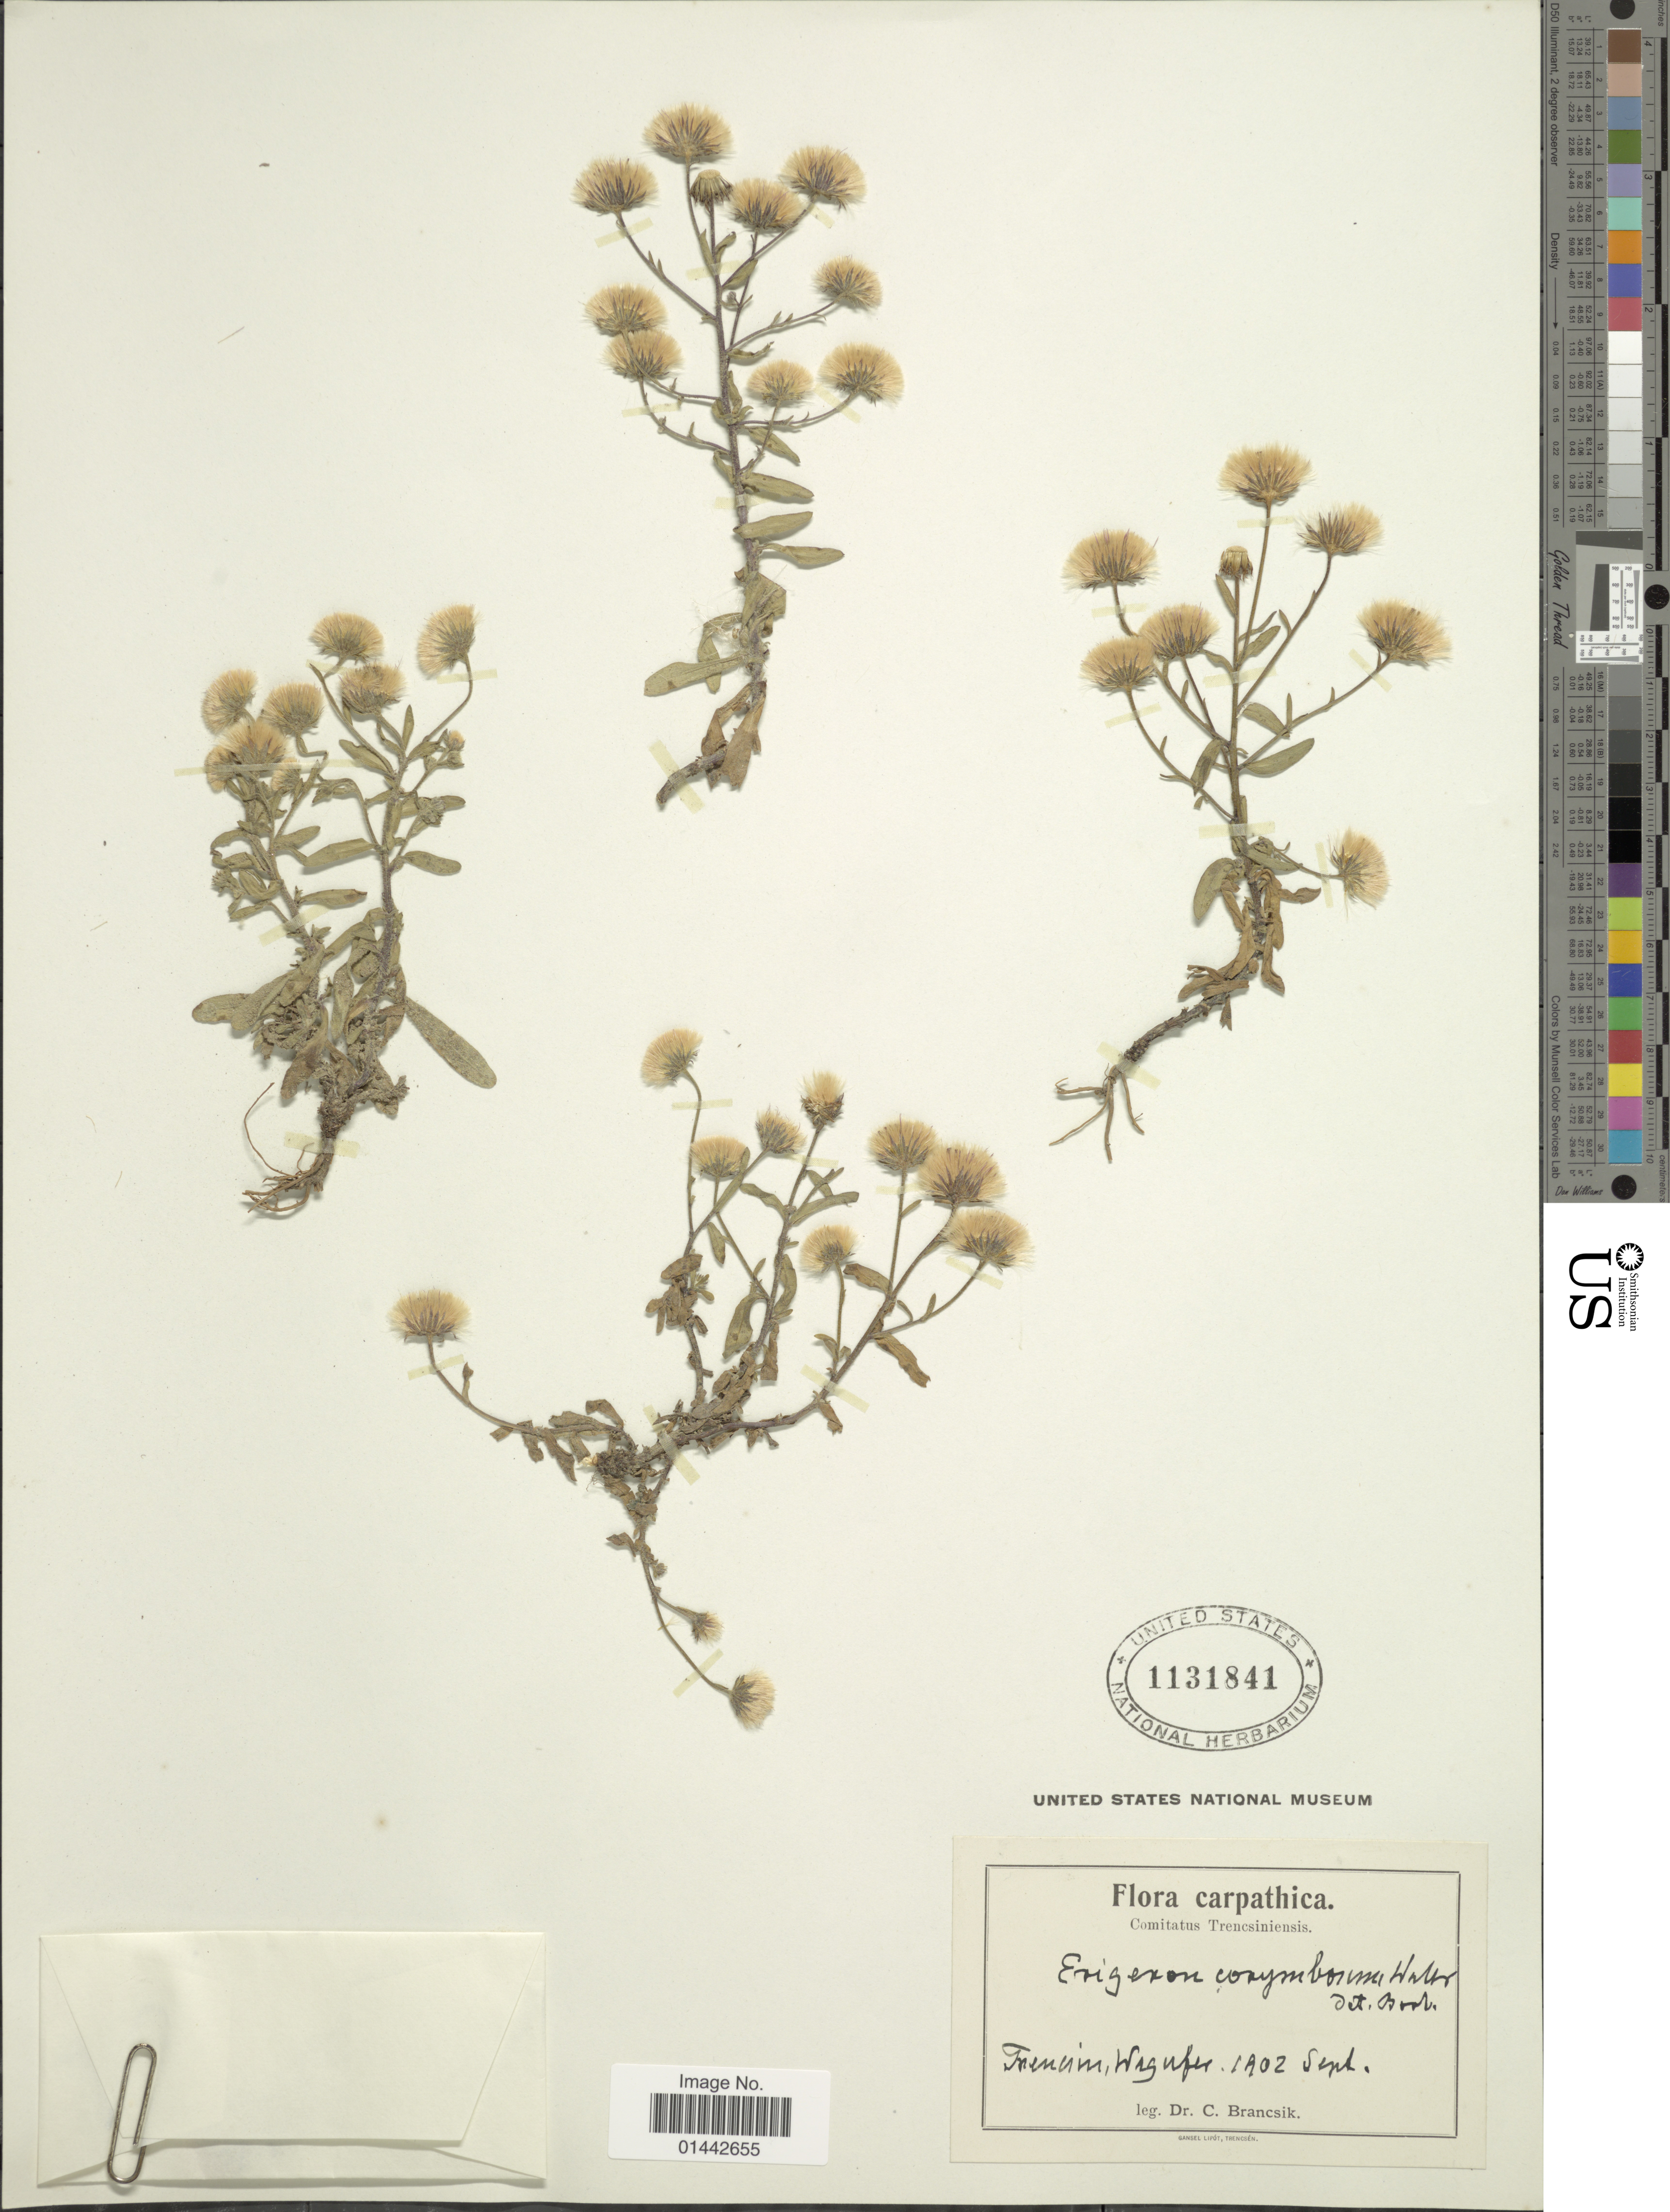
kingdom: Plantae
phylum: Tracheophyta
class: Magnoliopsida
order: Asterales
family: Asteraceae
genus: Erigeron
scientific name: Erigeron corymbosus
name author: Nutt.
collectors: C. Brancsik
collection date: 1902-09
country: Slovakia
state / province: Trenciansky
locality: Carpathica, Comitatus Trencsiniensis frencim, Weg ufer. [interpreted]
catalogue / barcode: US 1131841